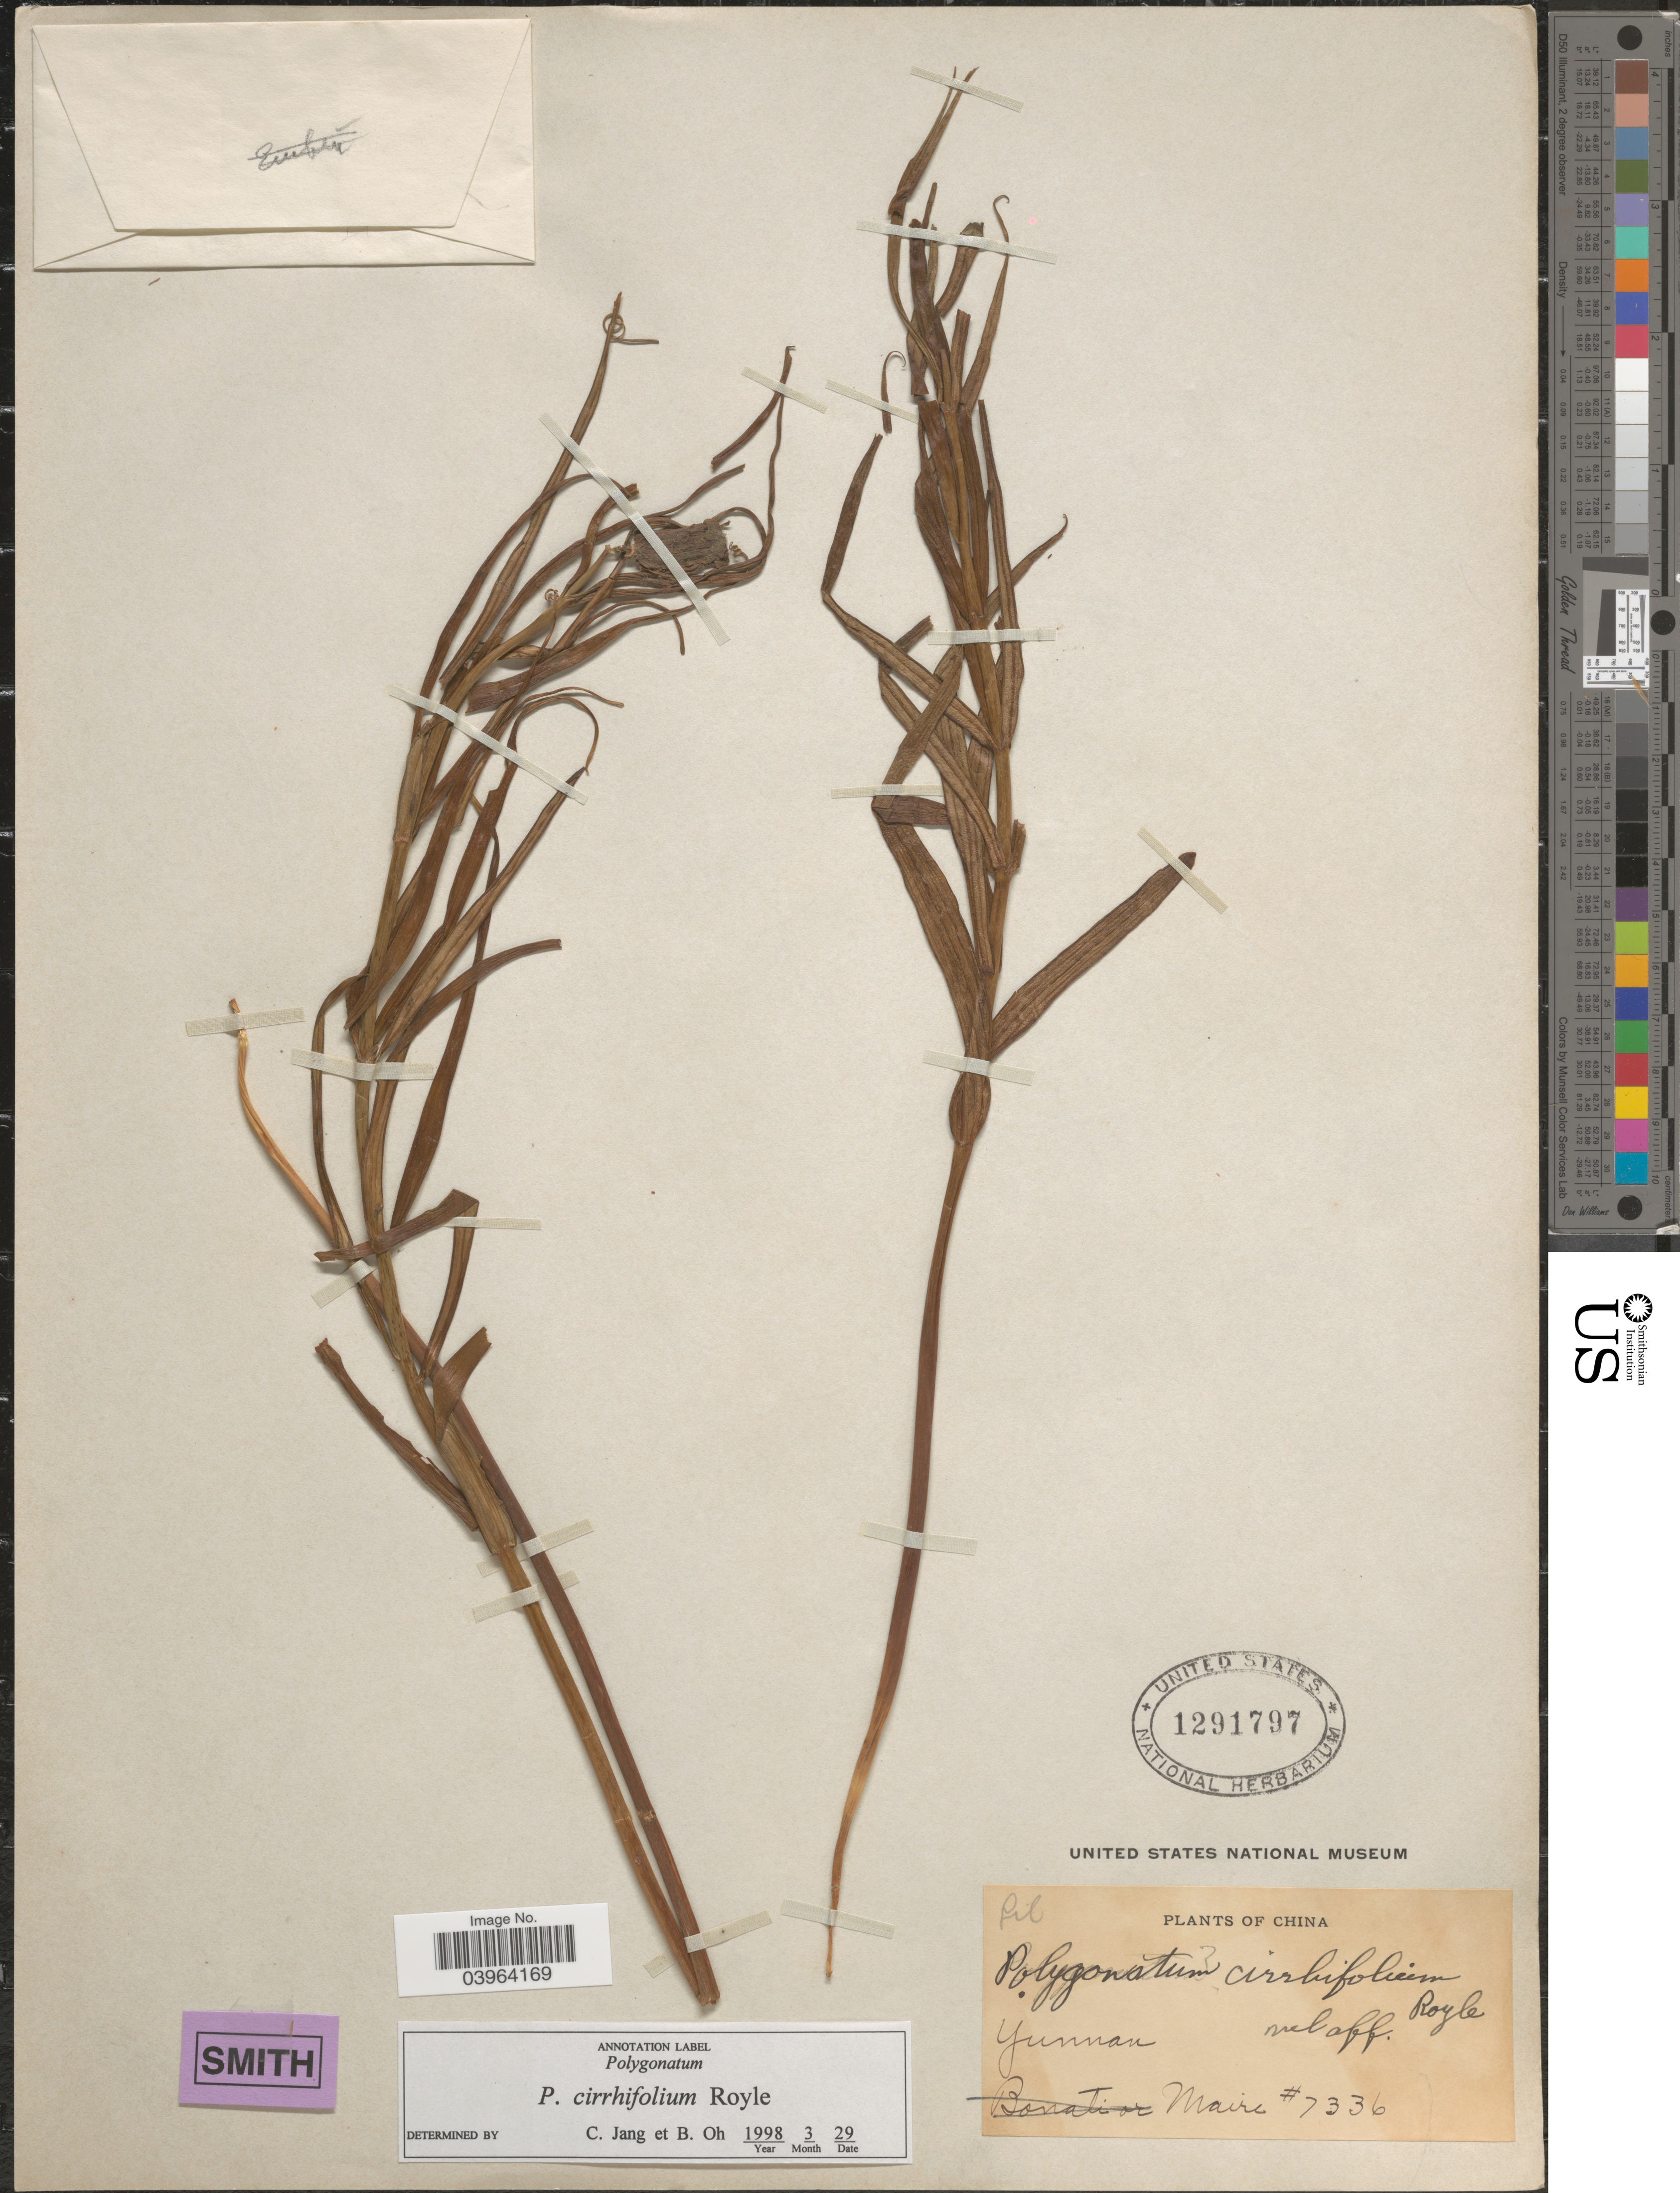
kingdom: Plantae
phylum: Tracheophyta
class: Liliopsida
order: Asparagales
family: Asparagaceae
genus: Polygonatum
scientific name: Polygonatum cirrhifolium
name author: (Wall.) Royle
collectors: Maire, --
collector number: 7336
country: China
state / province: Yunnan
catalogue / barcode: US 1291797